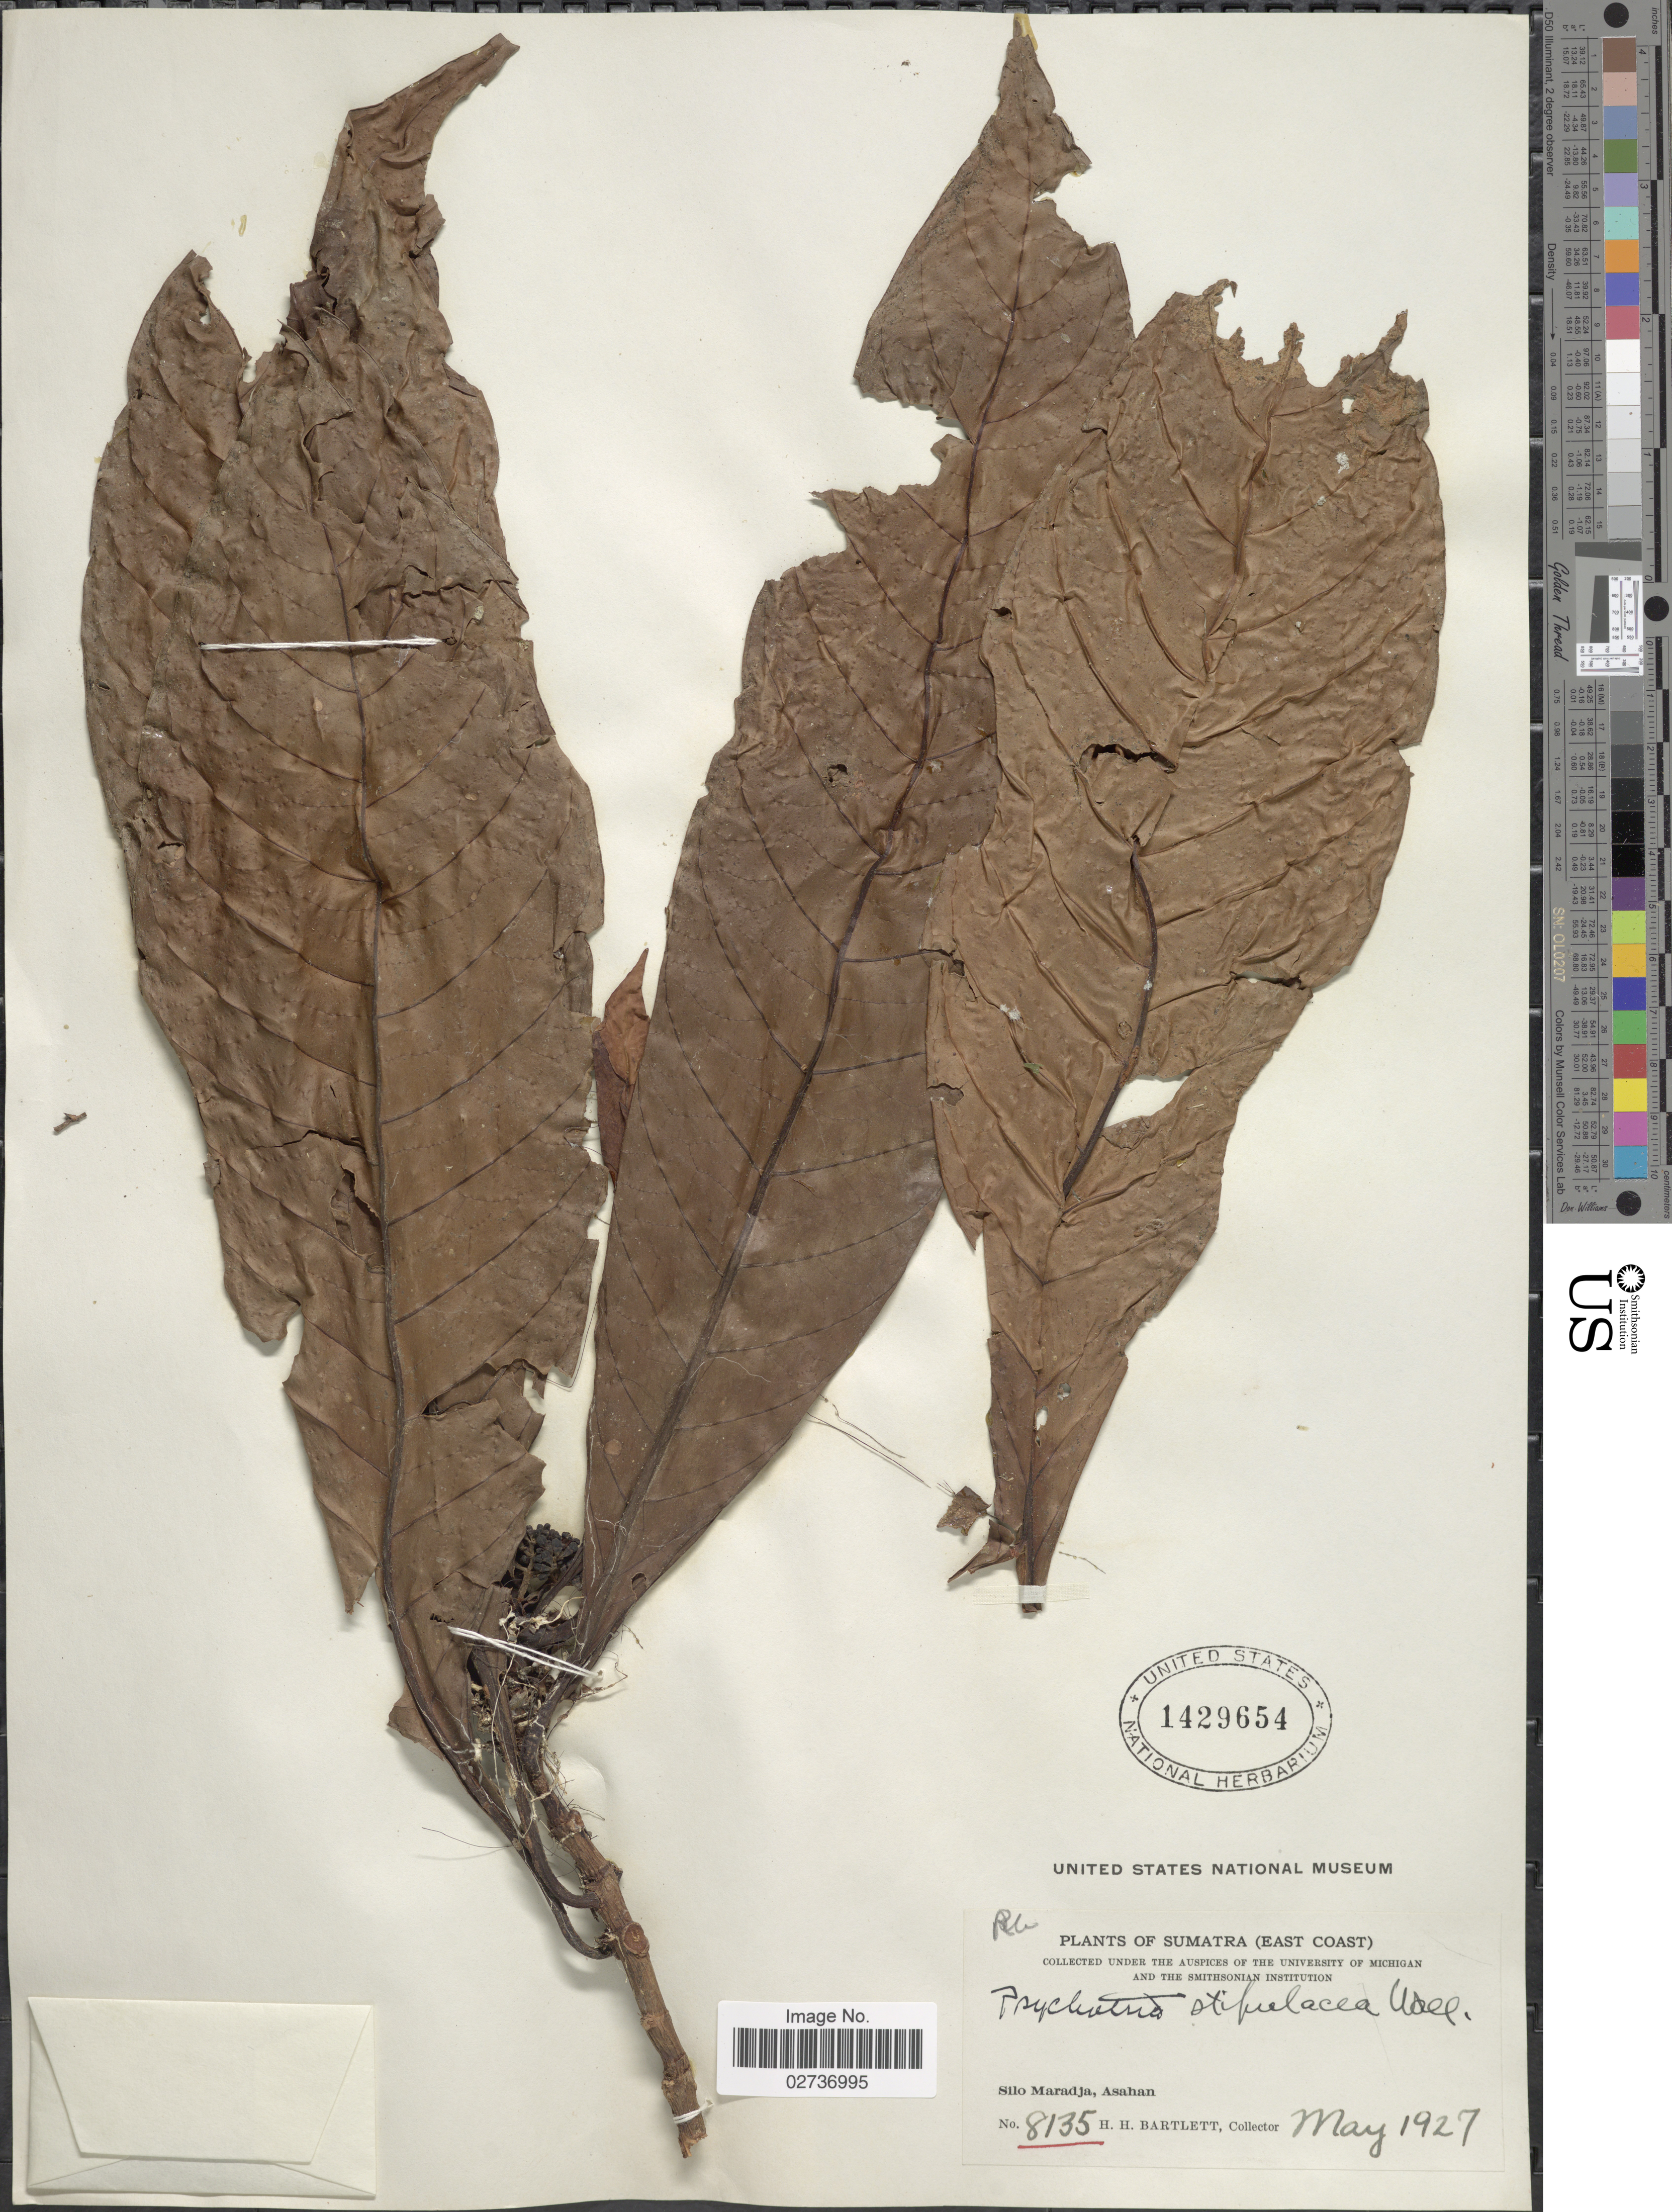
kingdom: Plantae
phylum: Tracheophyta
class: Magnoliopsida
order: Gentianales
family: Rubiaceae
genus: Psychotria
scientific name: Psychotria stipulacea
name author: Wall.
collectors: H. H. Bartlett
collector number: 8135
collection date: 1927-05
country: Indonesia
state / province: Sumatra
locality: Sumatra (East Coast). Silo Maradja, Asahan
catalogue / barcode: US 1429654